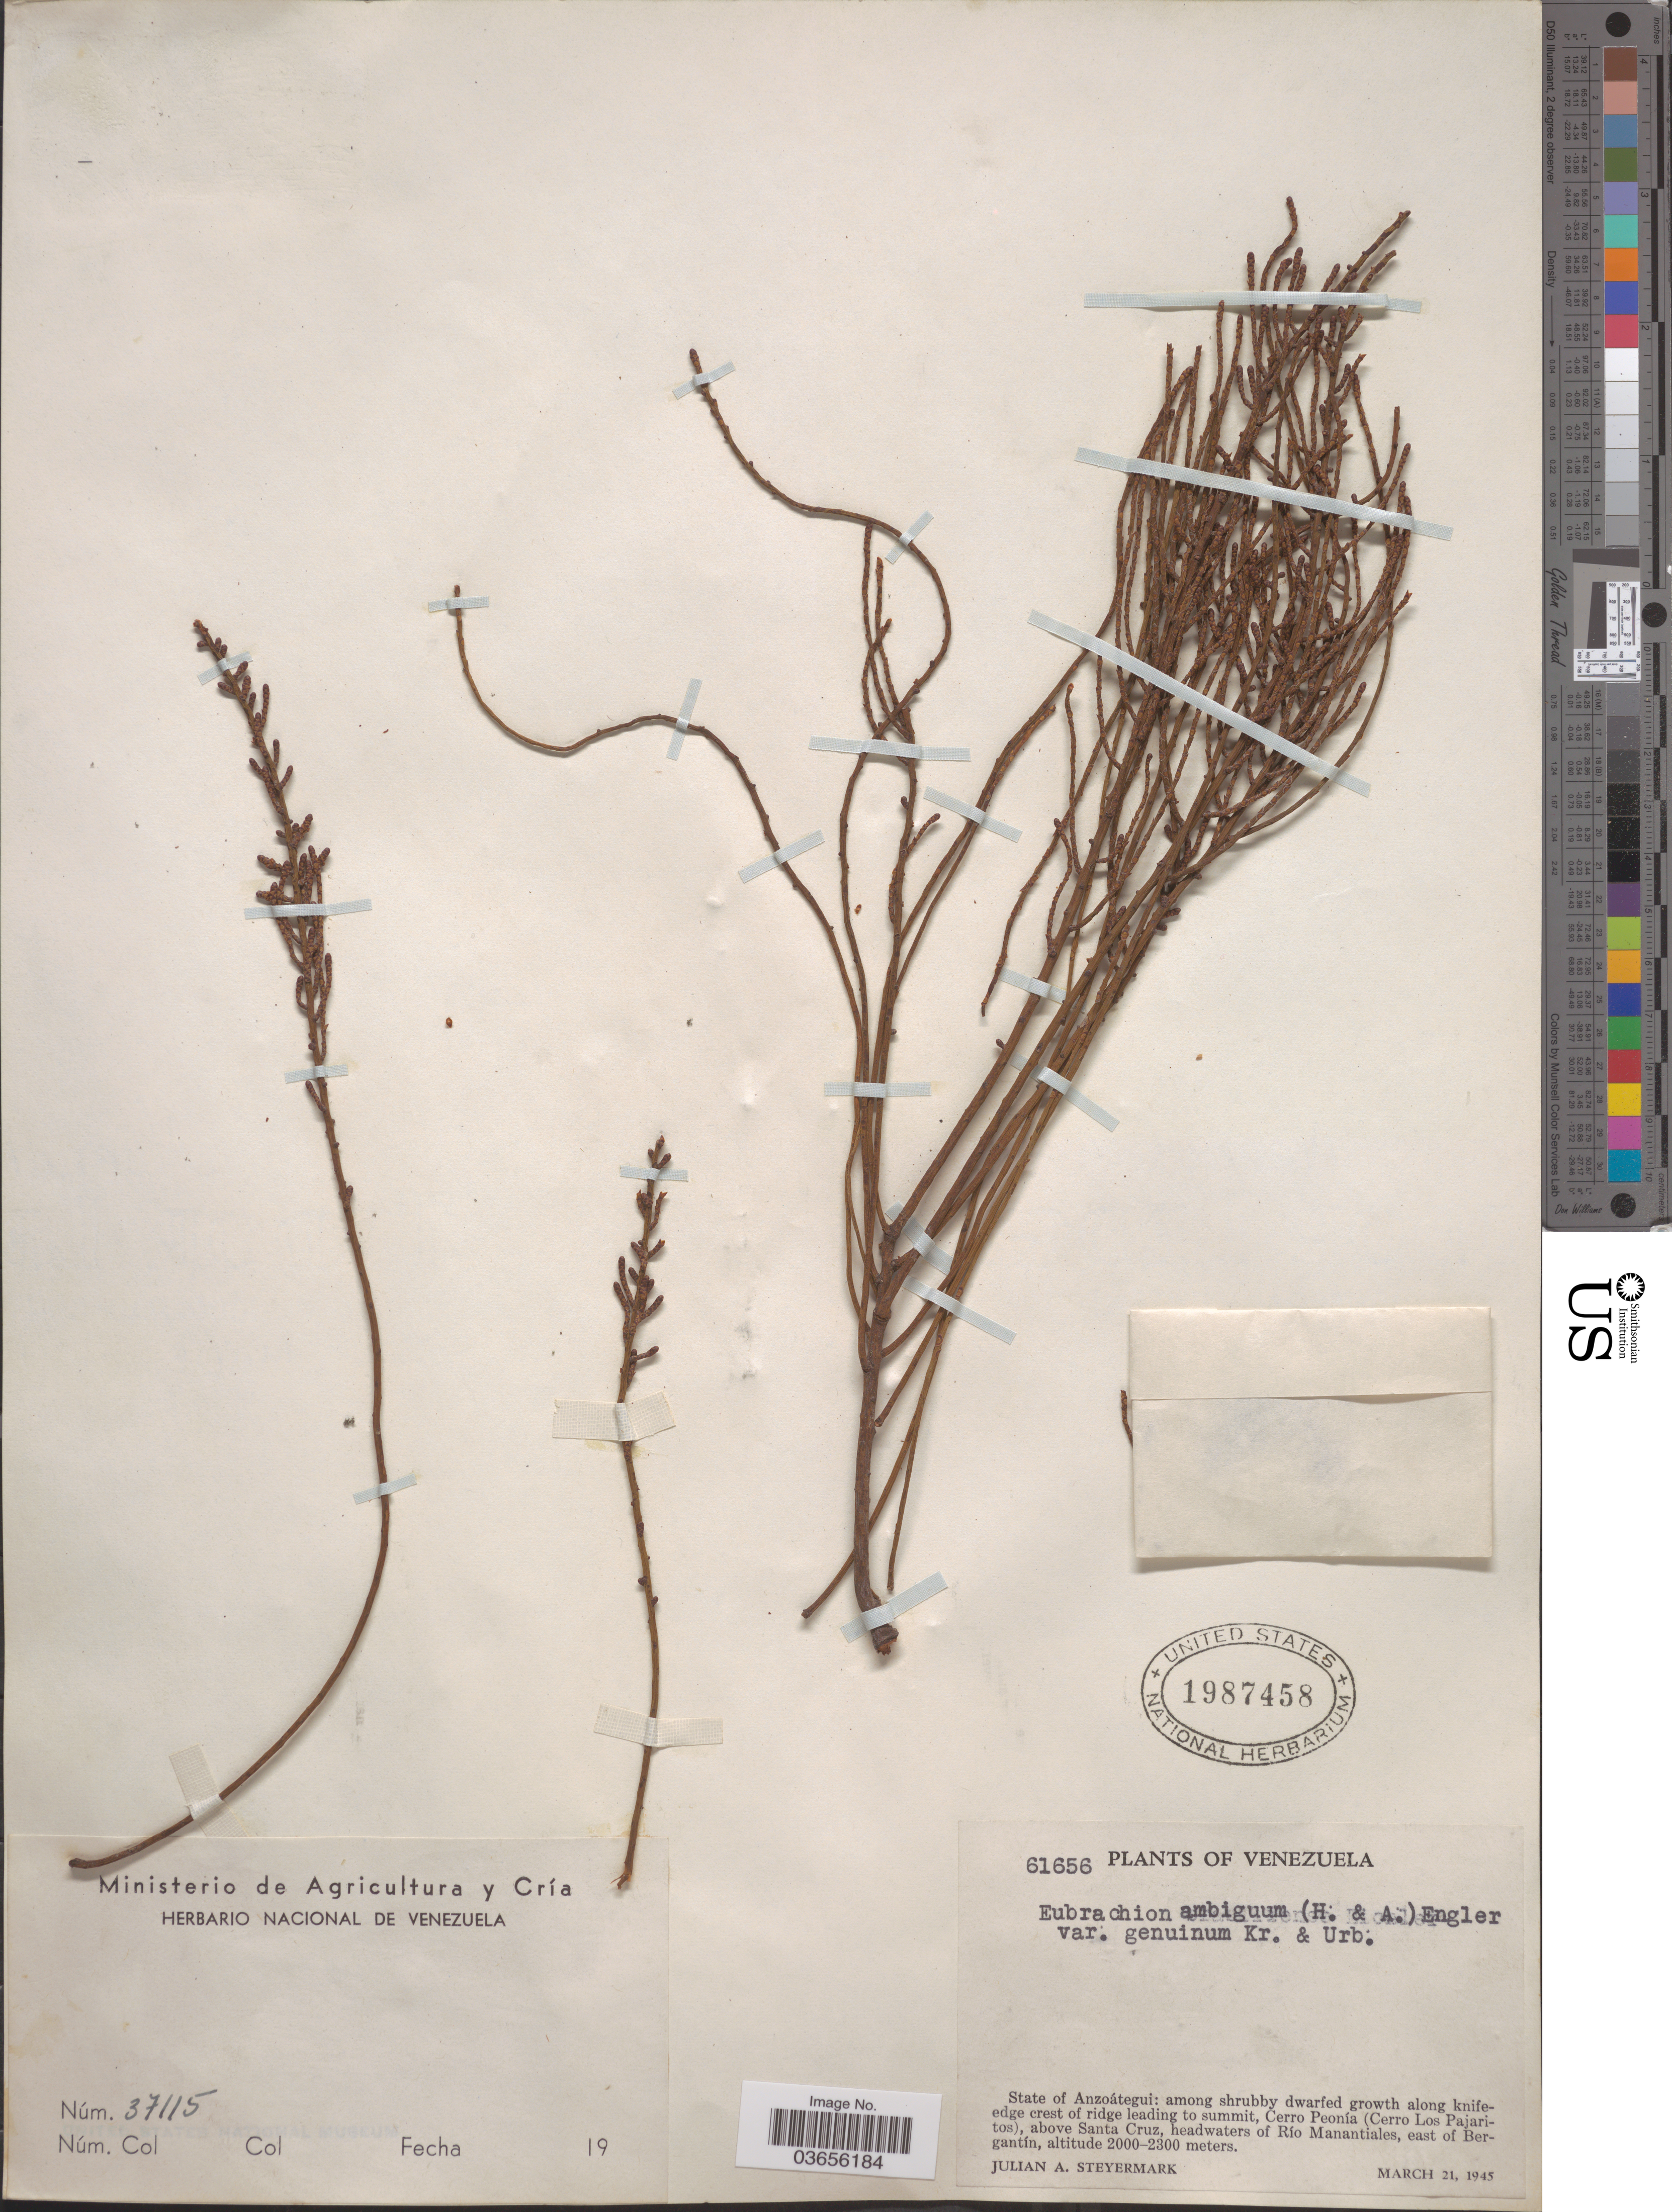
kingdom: Plantae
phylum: Tracheophyta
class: Magnoliopsida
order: Santalales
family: Santalaceae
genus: Eubrachion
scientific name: Eubrachion ambiguum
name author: (Hook. & Arn.) Engl.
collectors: J. Steyermark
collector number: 61656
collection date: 1945-03-21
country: Venezuela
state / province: Anzoategui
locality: Cerro Peonía (Cerro Los Pajaritos), above Santa Cruz, headwaters of Río Manantiales, east of Bergantín.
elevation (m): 2000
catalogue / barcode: US 1987458